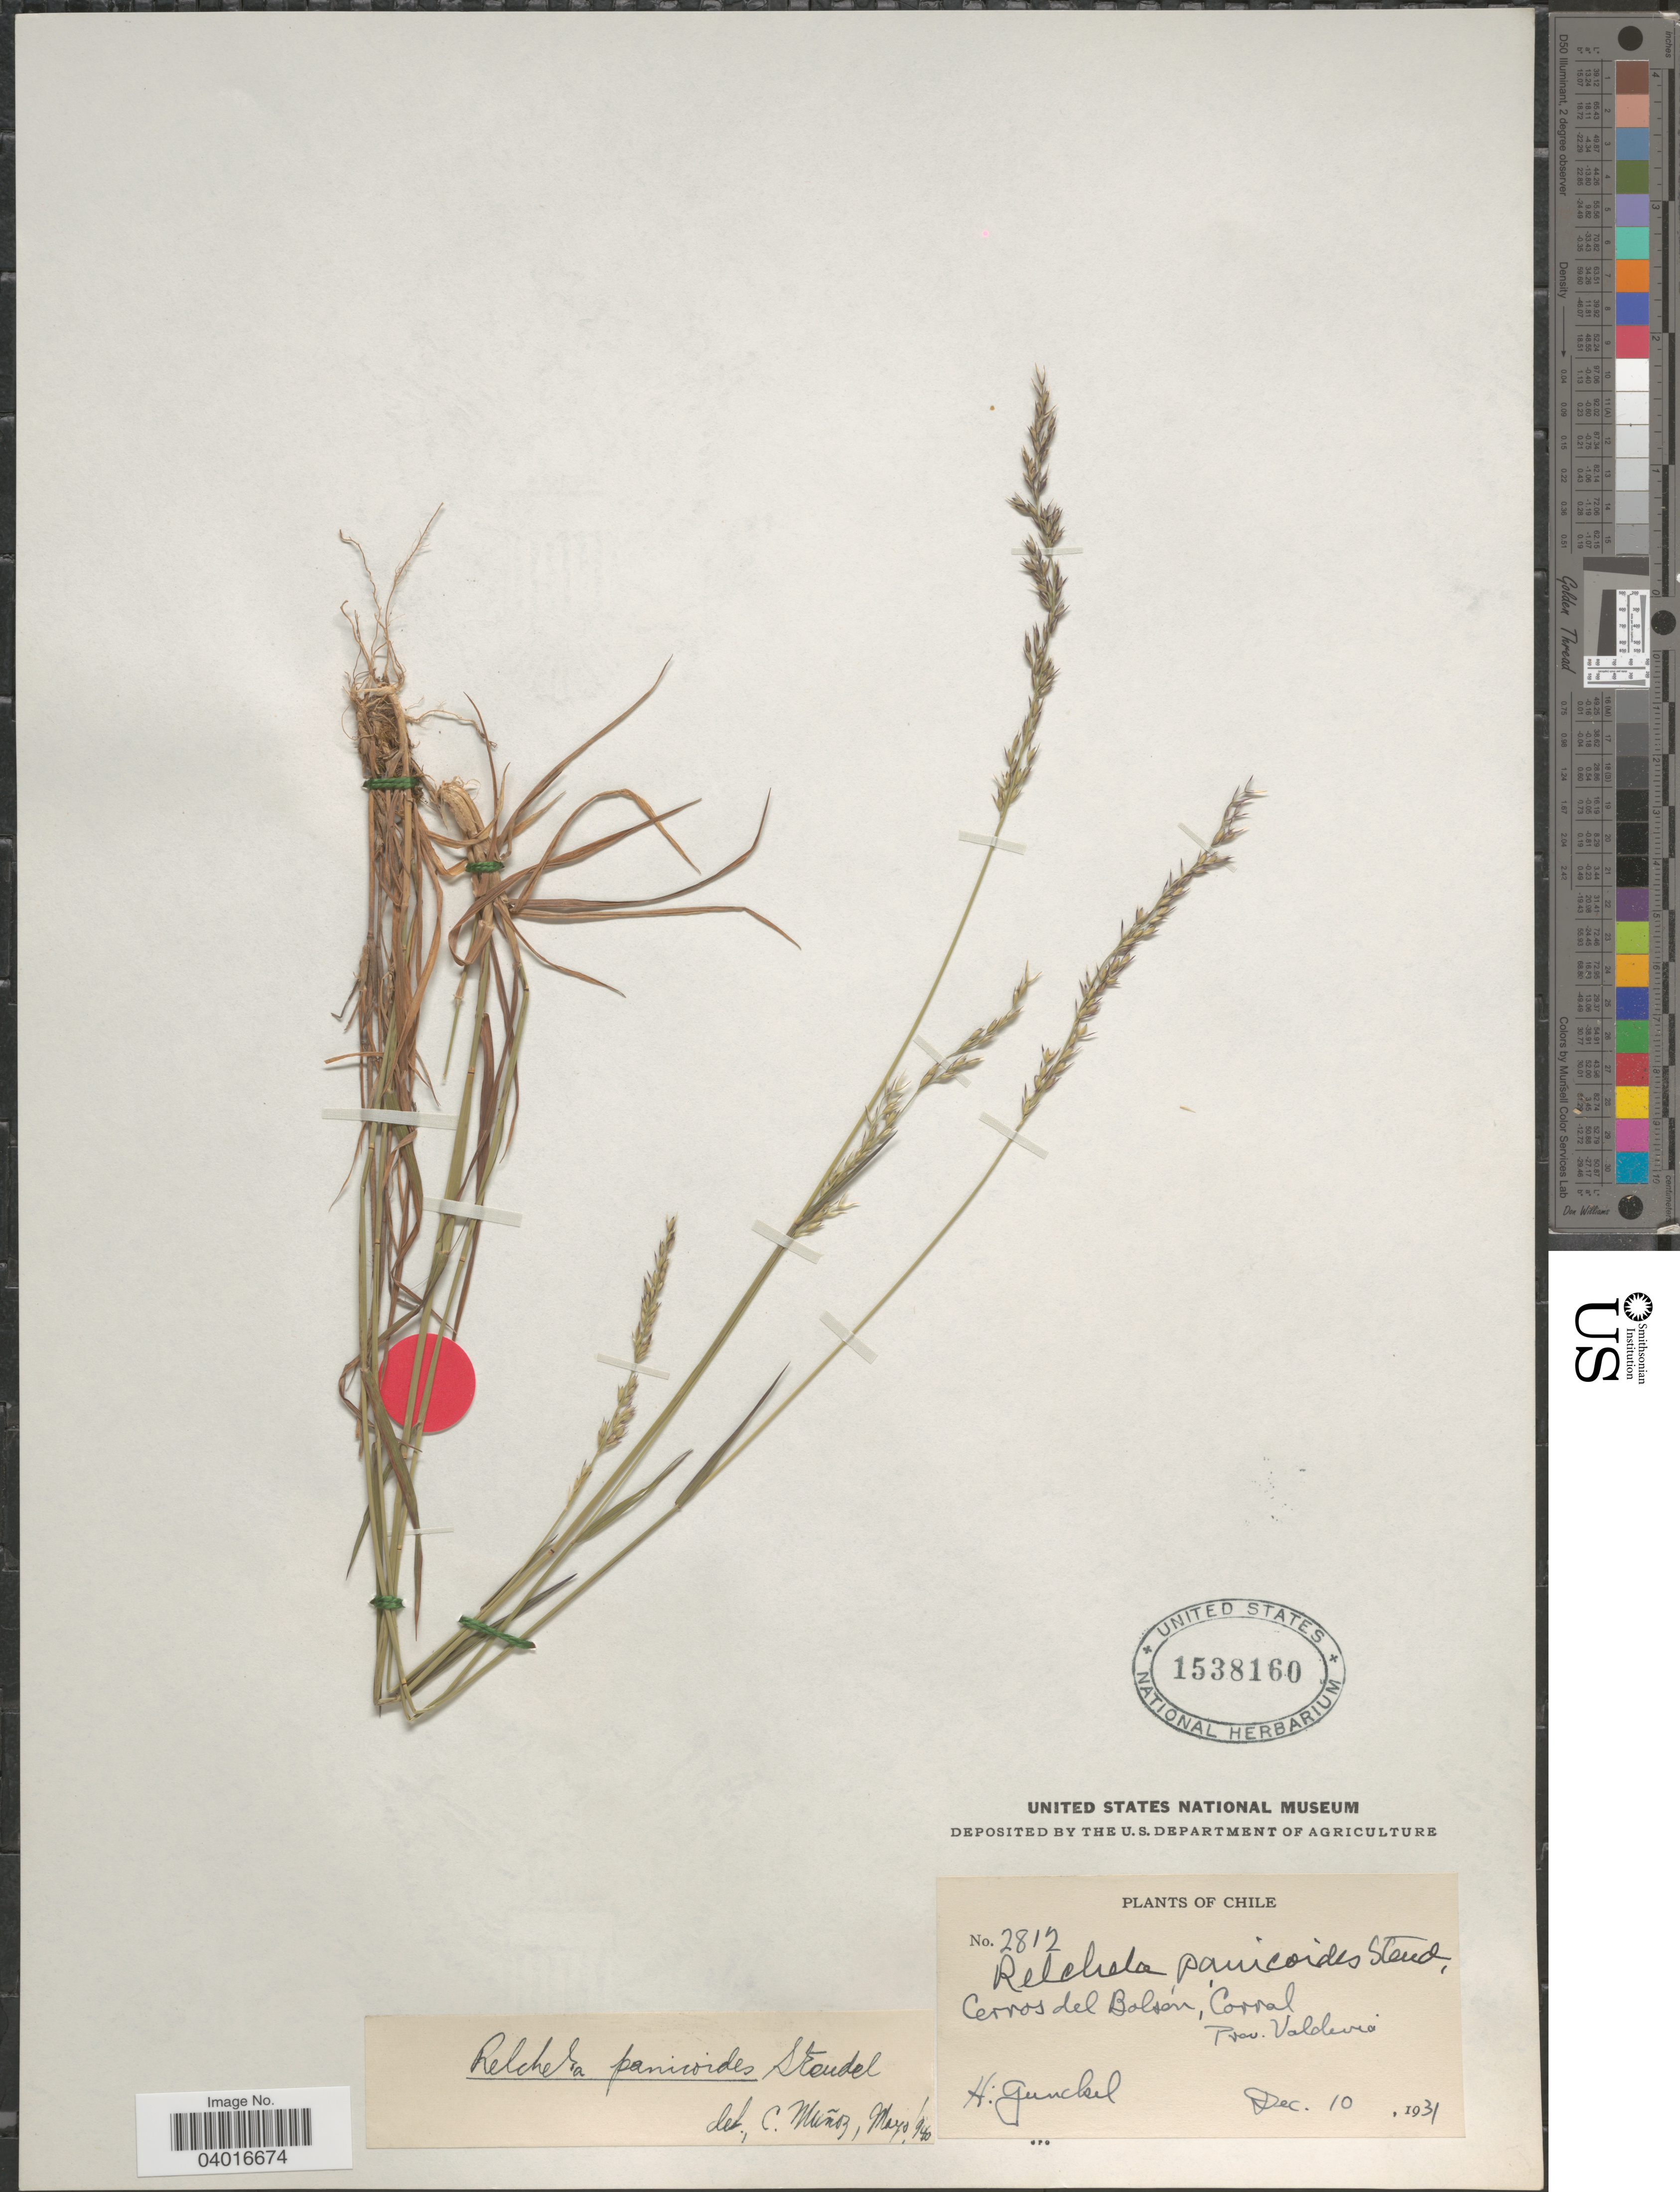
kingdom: Plantae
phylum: Tracheophyta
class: Liliopsida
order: Poales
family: Poaceae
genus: Relchela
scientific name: Relchela panicoides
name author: Steud.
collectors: H. Gunckel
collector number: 2812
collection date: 1931-12-10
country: Chile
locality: Ceros del Bolson, Corral. Prov. Valdivia.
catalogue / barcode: US 1538160